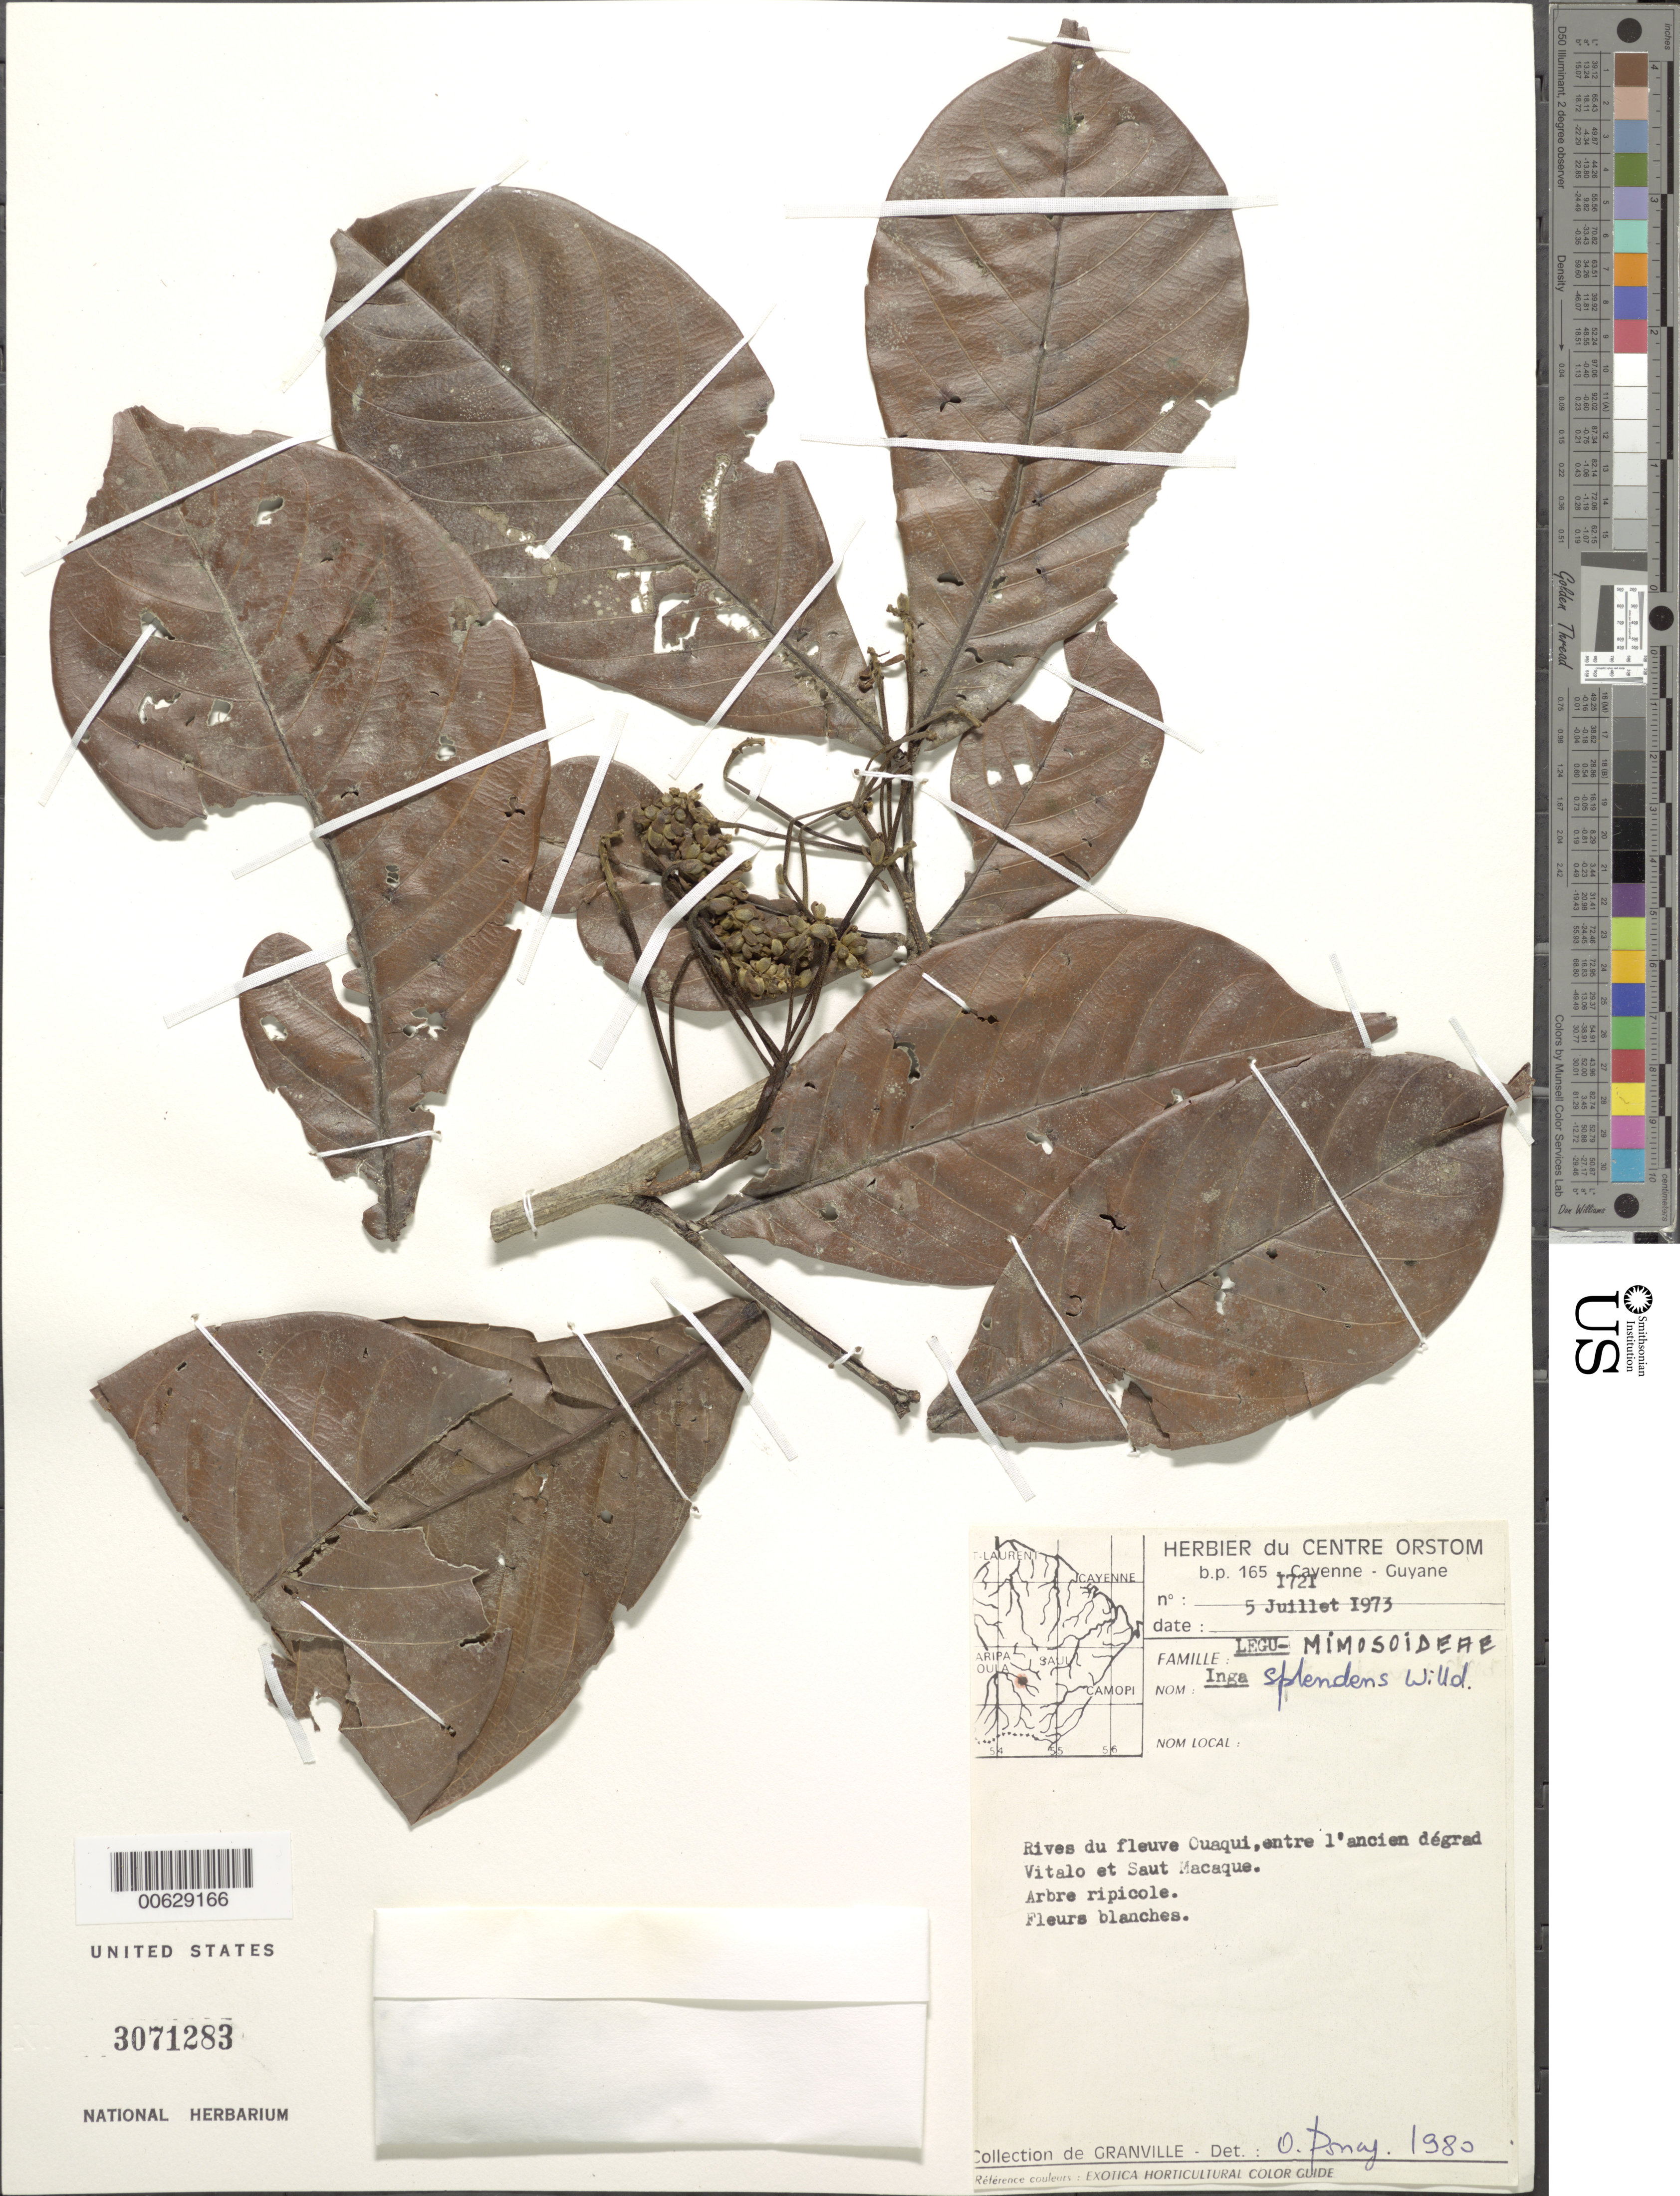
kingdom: Plantae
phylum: Tracheophyta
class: Magnoliopsida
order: Fabales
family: Fabaceae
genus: Inga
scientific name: Inga splendens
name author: Willd.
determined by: Poncy, O.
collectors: J.-J. de Granville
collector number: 1721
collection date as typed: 5-Jul-73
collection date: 1973-07-05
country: French Guiana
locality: Fleuve Ouaqui, entre l'ancien dégrad Vitalo et Saut Macaque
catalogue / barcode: US 3071283